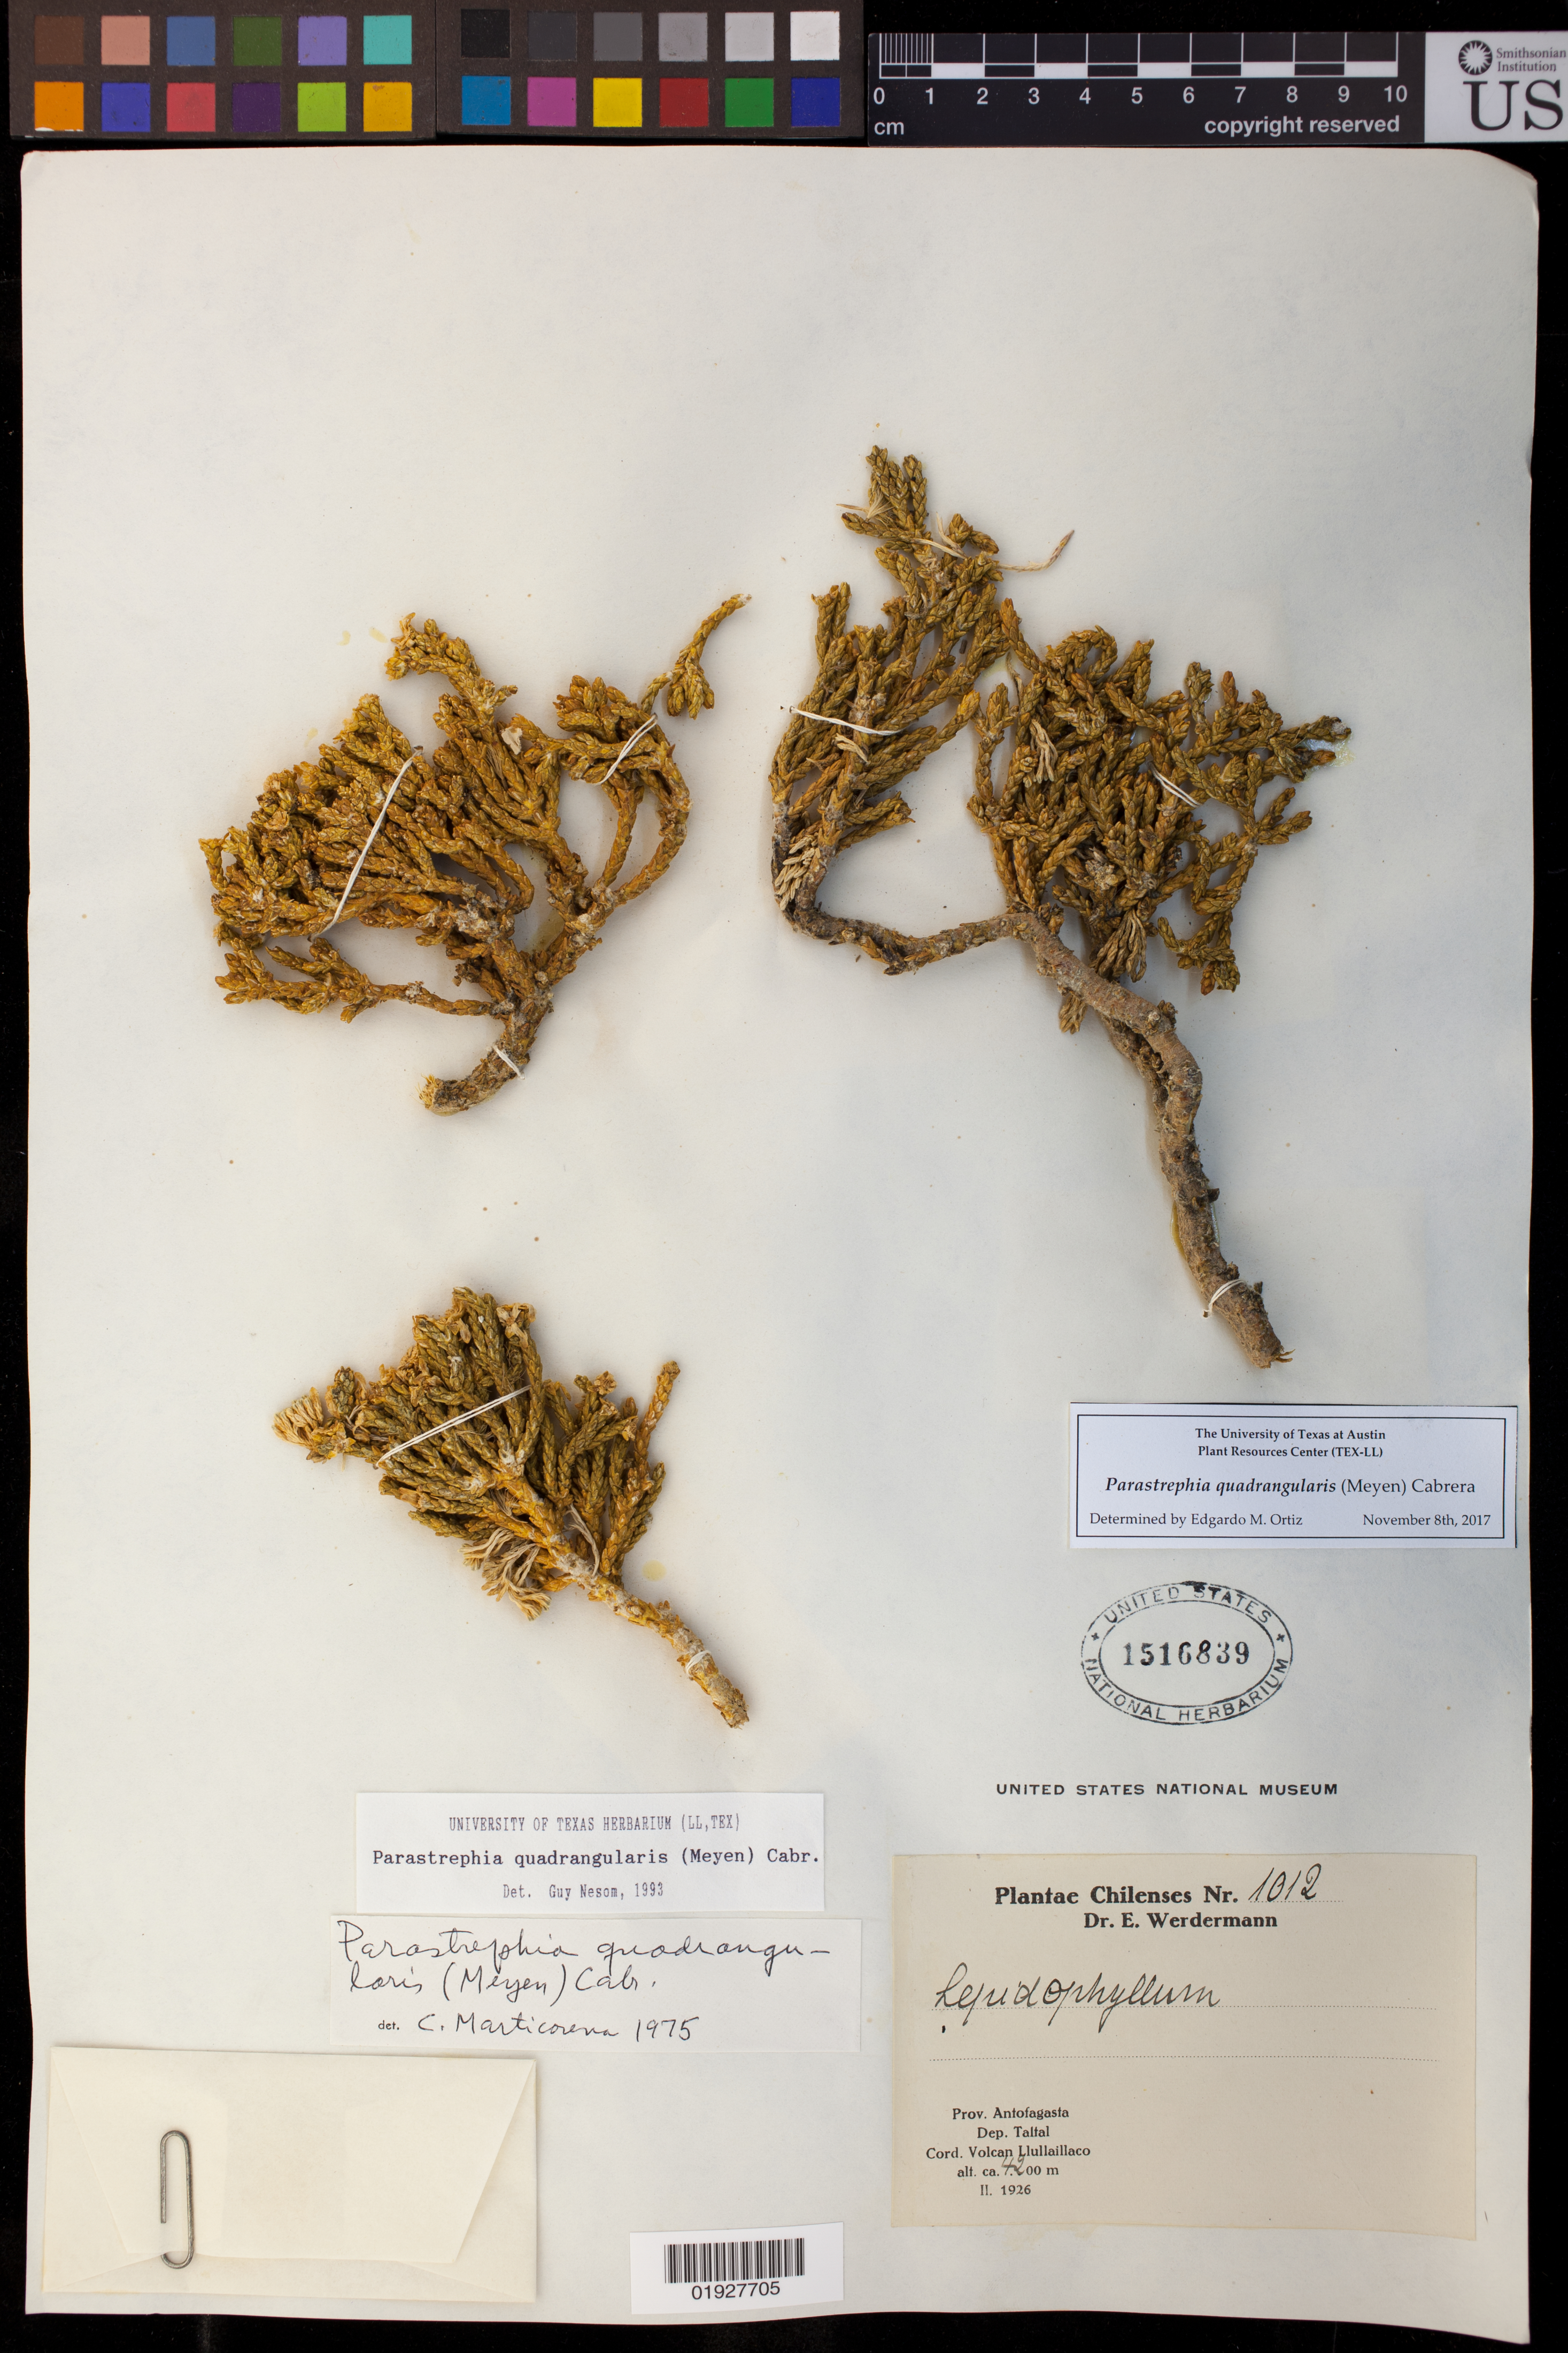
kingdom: Plantae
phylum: Tracheophyta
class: Magnoliopsida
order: Asterales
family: Asteraceae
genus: Parastrephia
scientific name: Parastrephia quadrangularis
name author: (Meyen) Cabrera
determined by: Ortiz, E. M.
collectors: E. Werdermann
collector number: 1012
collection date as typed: Feb 1926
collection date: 1926-02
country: Chile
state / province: Antofagasta (II)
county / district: Taltal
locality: Cord. Volcan Llullaillaco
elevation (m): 4200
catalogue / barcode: US 1516839